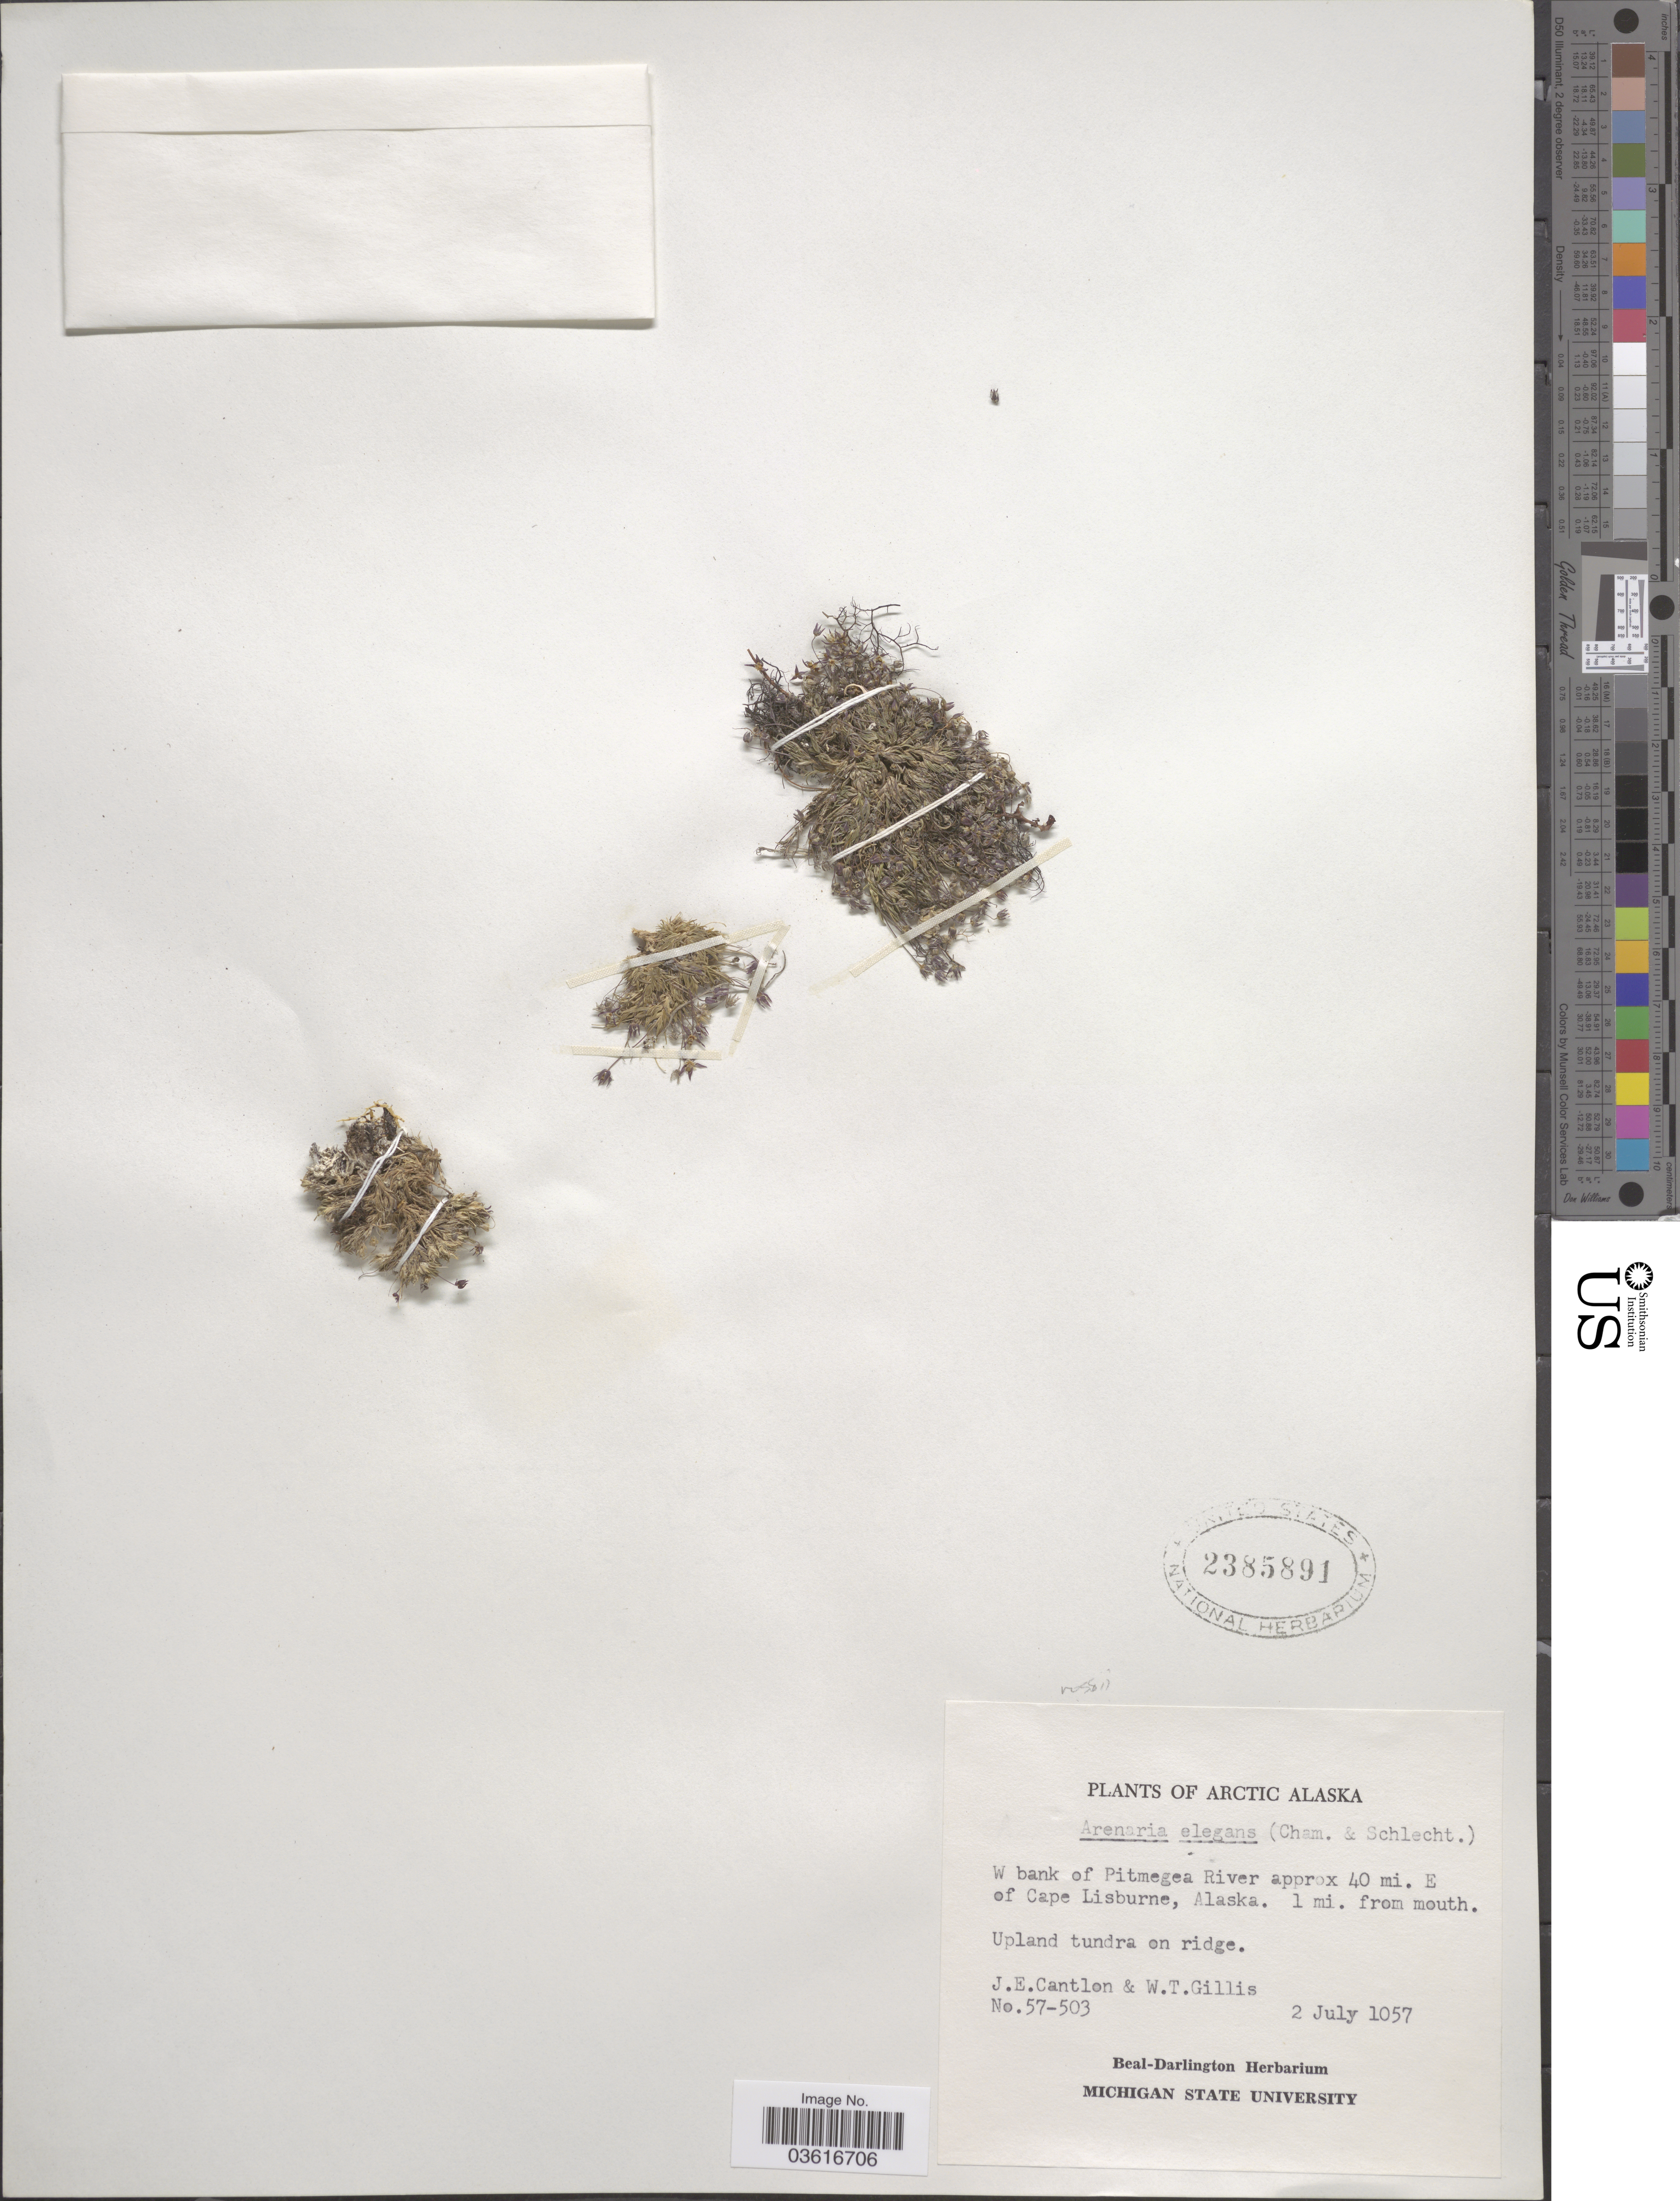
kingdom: Plantae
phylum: Tracheophyta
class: Magnoliopsida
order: Caryophyllales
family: Caryophyllaceae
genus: Minuartia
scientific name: Minuartia rossii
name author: (R. Br. ex Richardson) Graebn.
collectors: J. Cantlon & W. T. Gillis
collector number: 57-503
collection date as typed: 2 July 1057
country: United States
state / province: Alaska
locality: Arctic. W bank of Pitmegea River approx 40 mi. E of Cape Lisburne, Alaska, 1 mi. from mouth.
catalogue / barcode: US 2385891